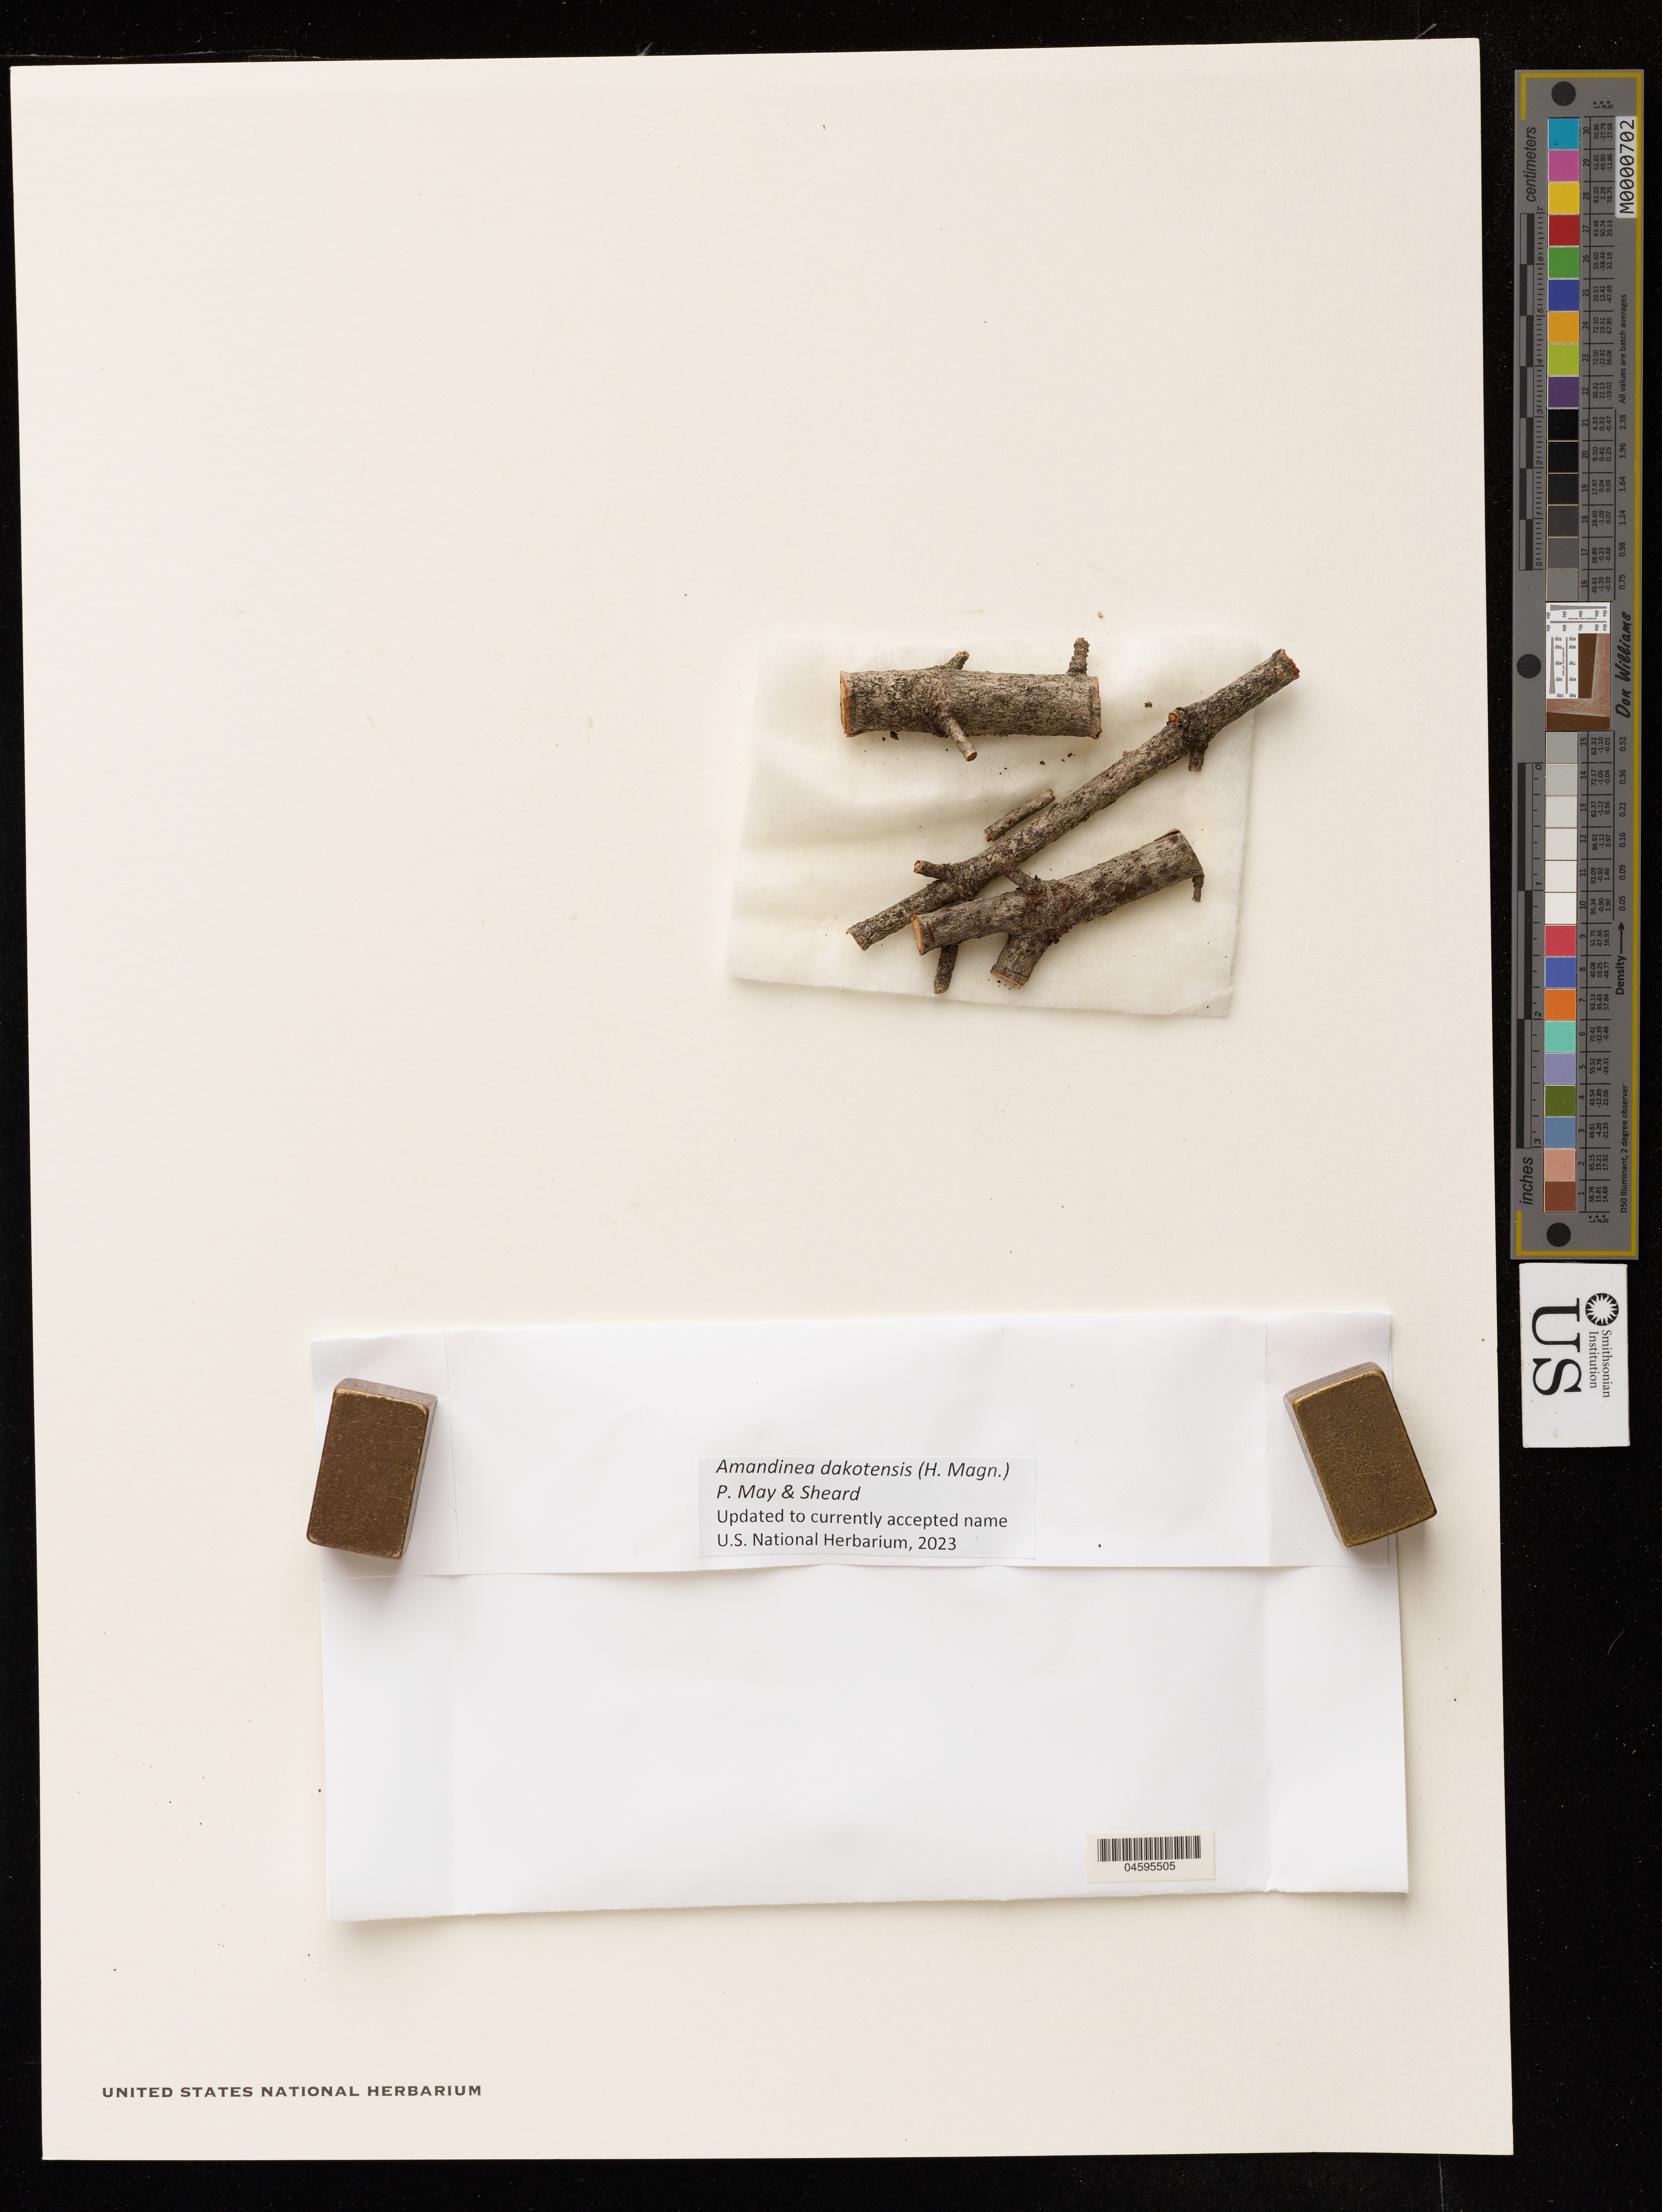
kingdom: Fungi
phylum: Ascomycota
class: Lecanoromycetes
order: Caliciales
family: Caliciaceae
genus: Amandinea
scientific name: Amandinea dakotensis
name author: (H. Magn.) P.F. May ex Sheard